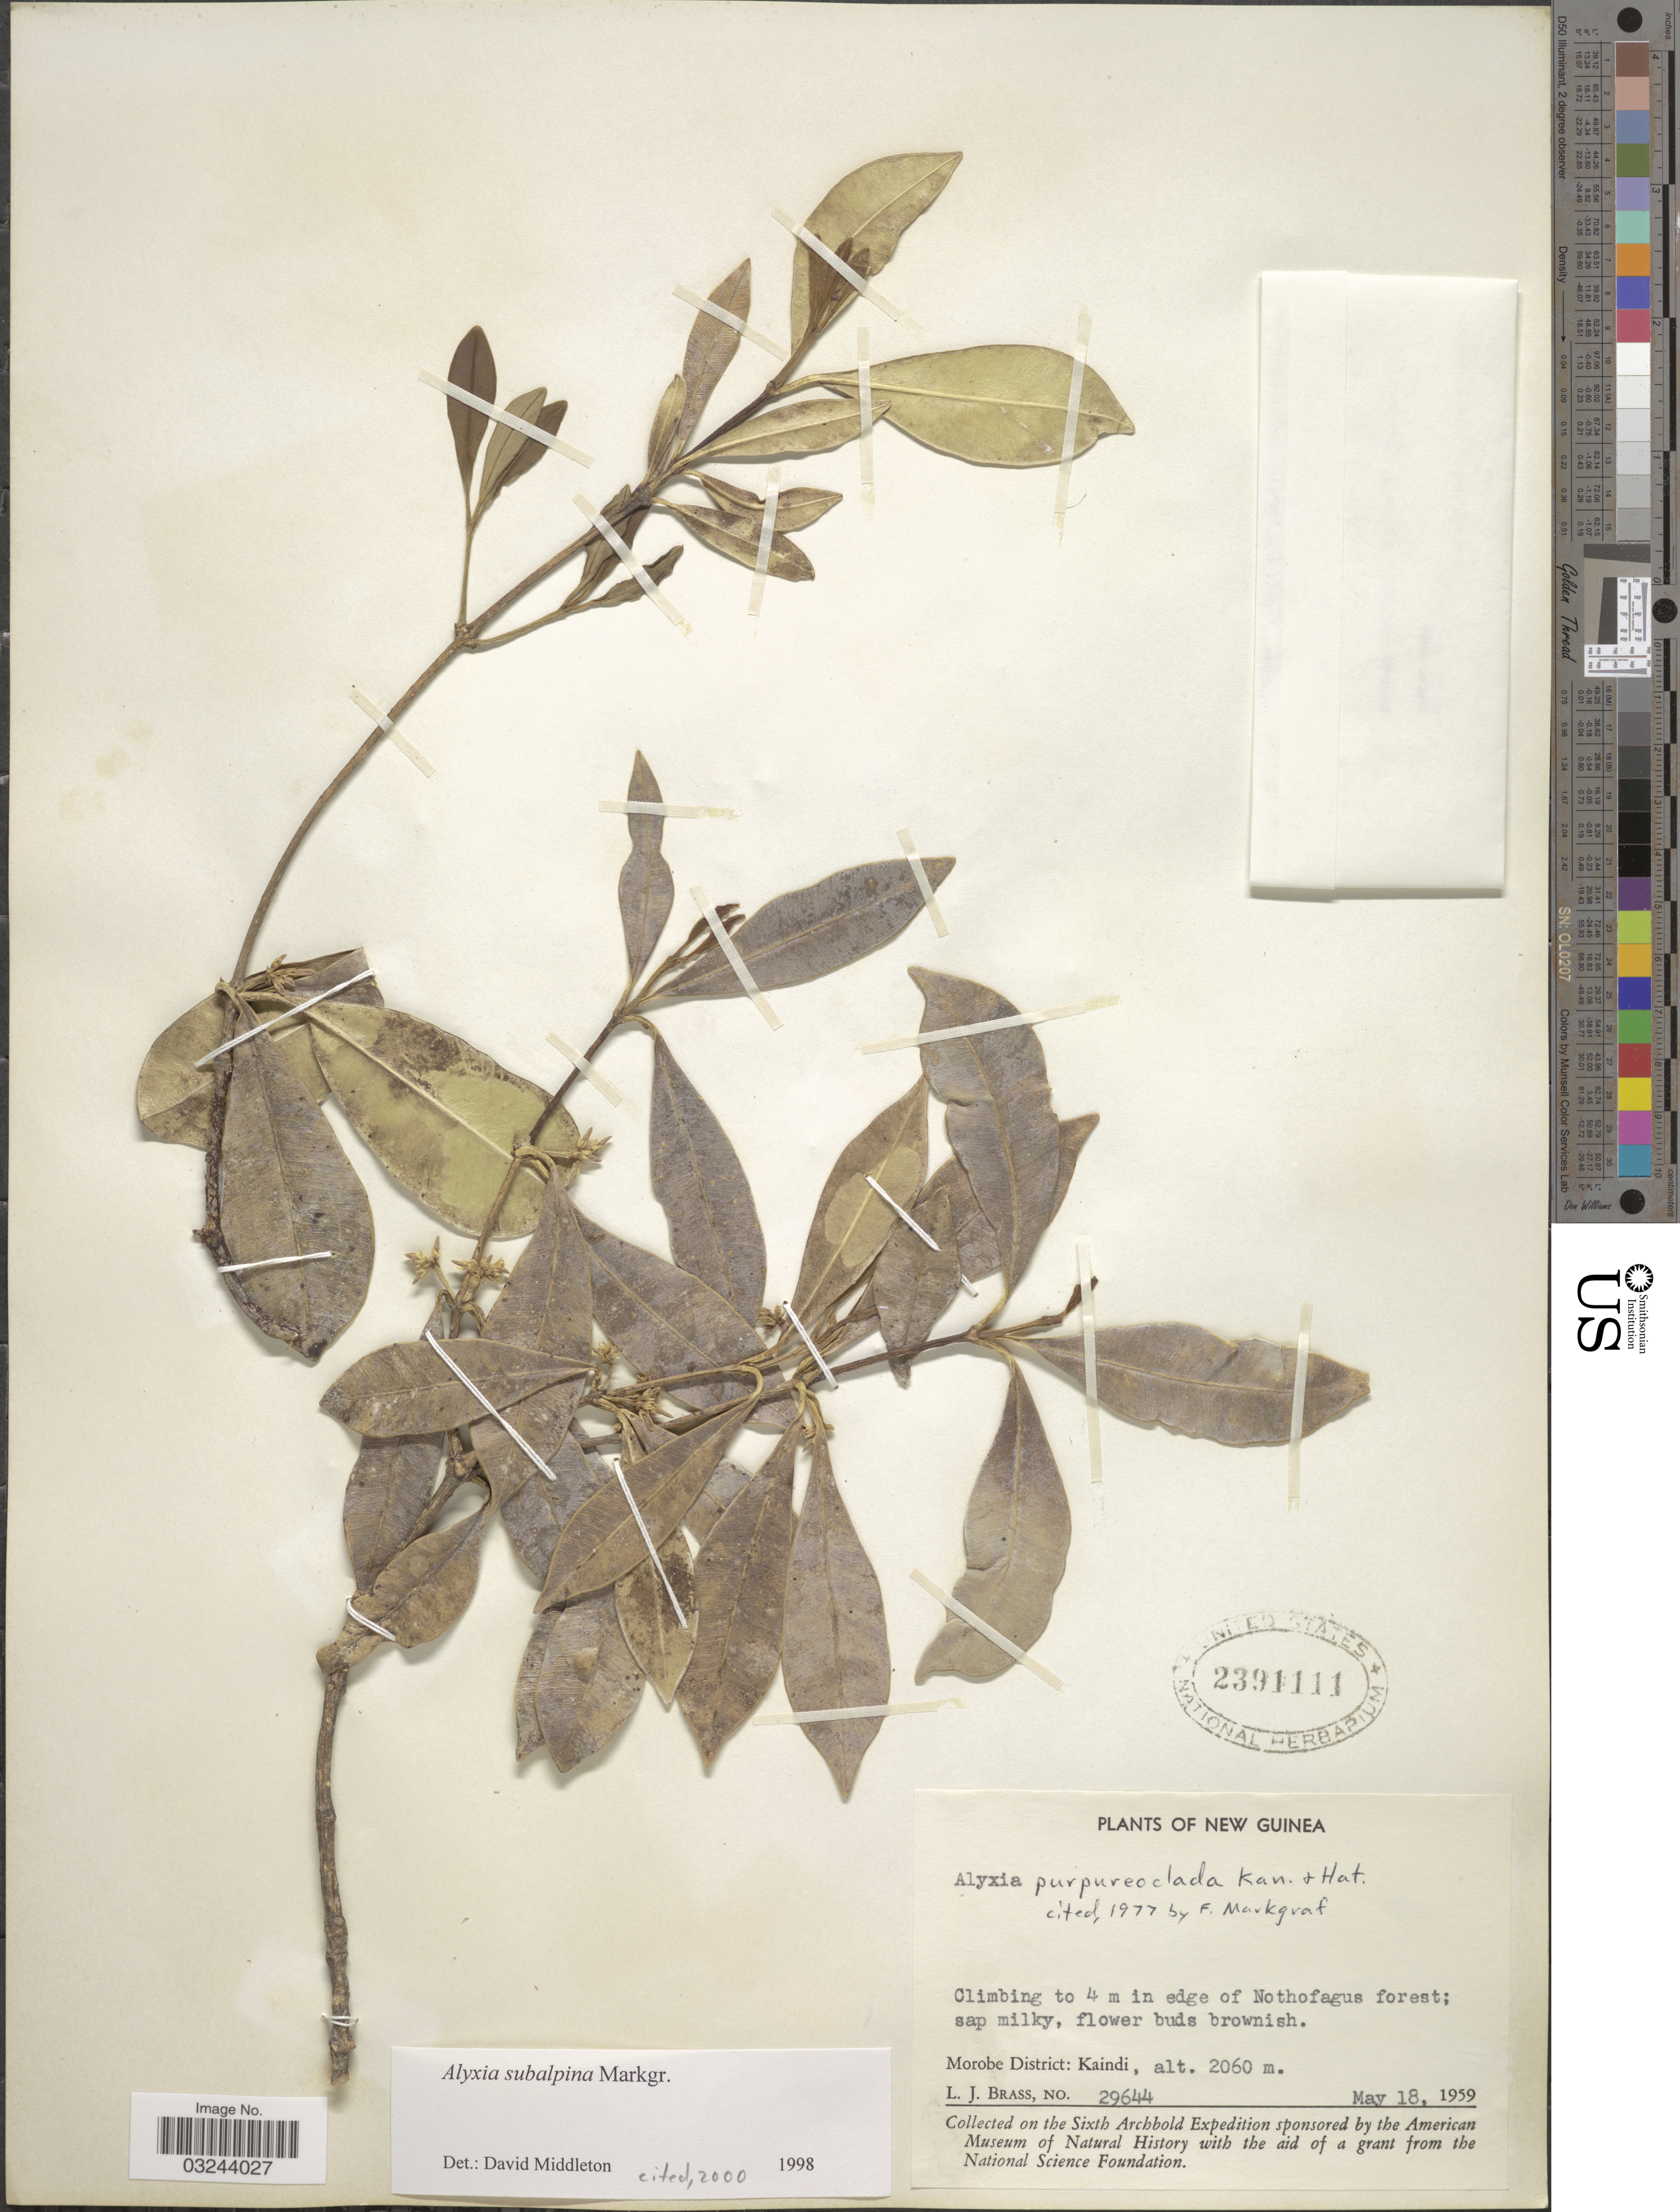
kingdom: Plantae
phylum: Tracheophyta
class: Magnoliopsida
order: Gentianales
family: Apocynaceae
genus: Alyxia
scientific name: Alyxia subalpina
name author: Markgr.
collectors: L. J. Brass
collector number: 29644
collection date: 1959-05-18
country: Papua New Guinea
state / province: Morobe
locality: New Guinea. Kaindi.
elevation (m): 2060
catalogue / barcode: US 2391111